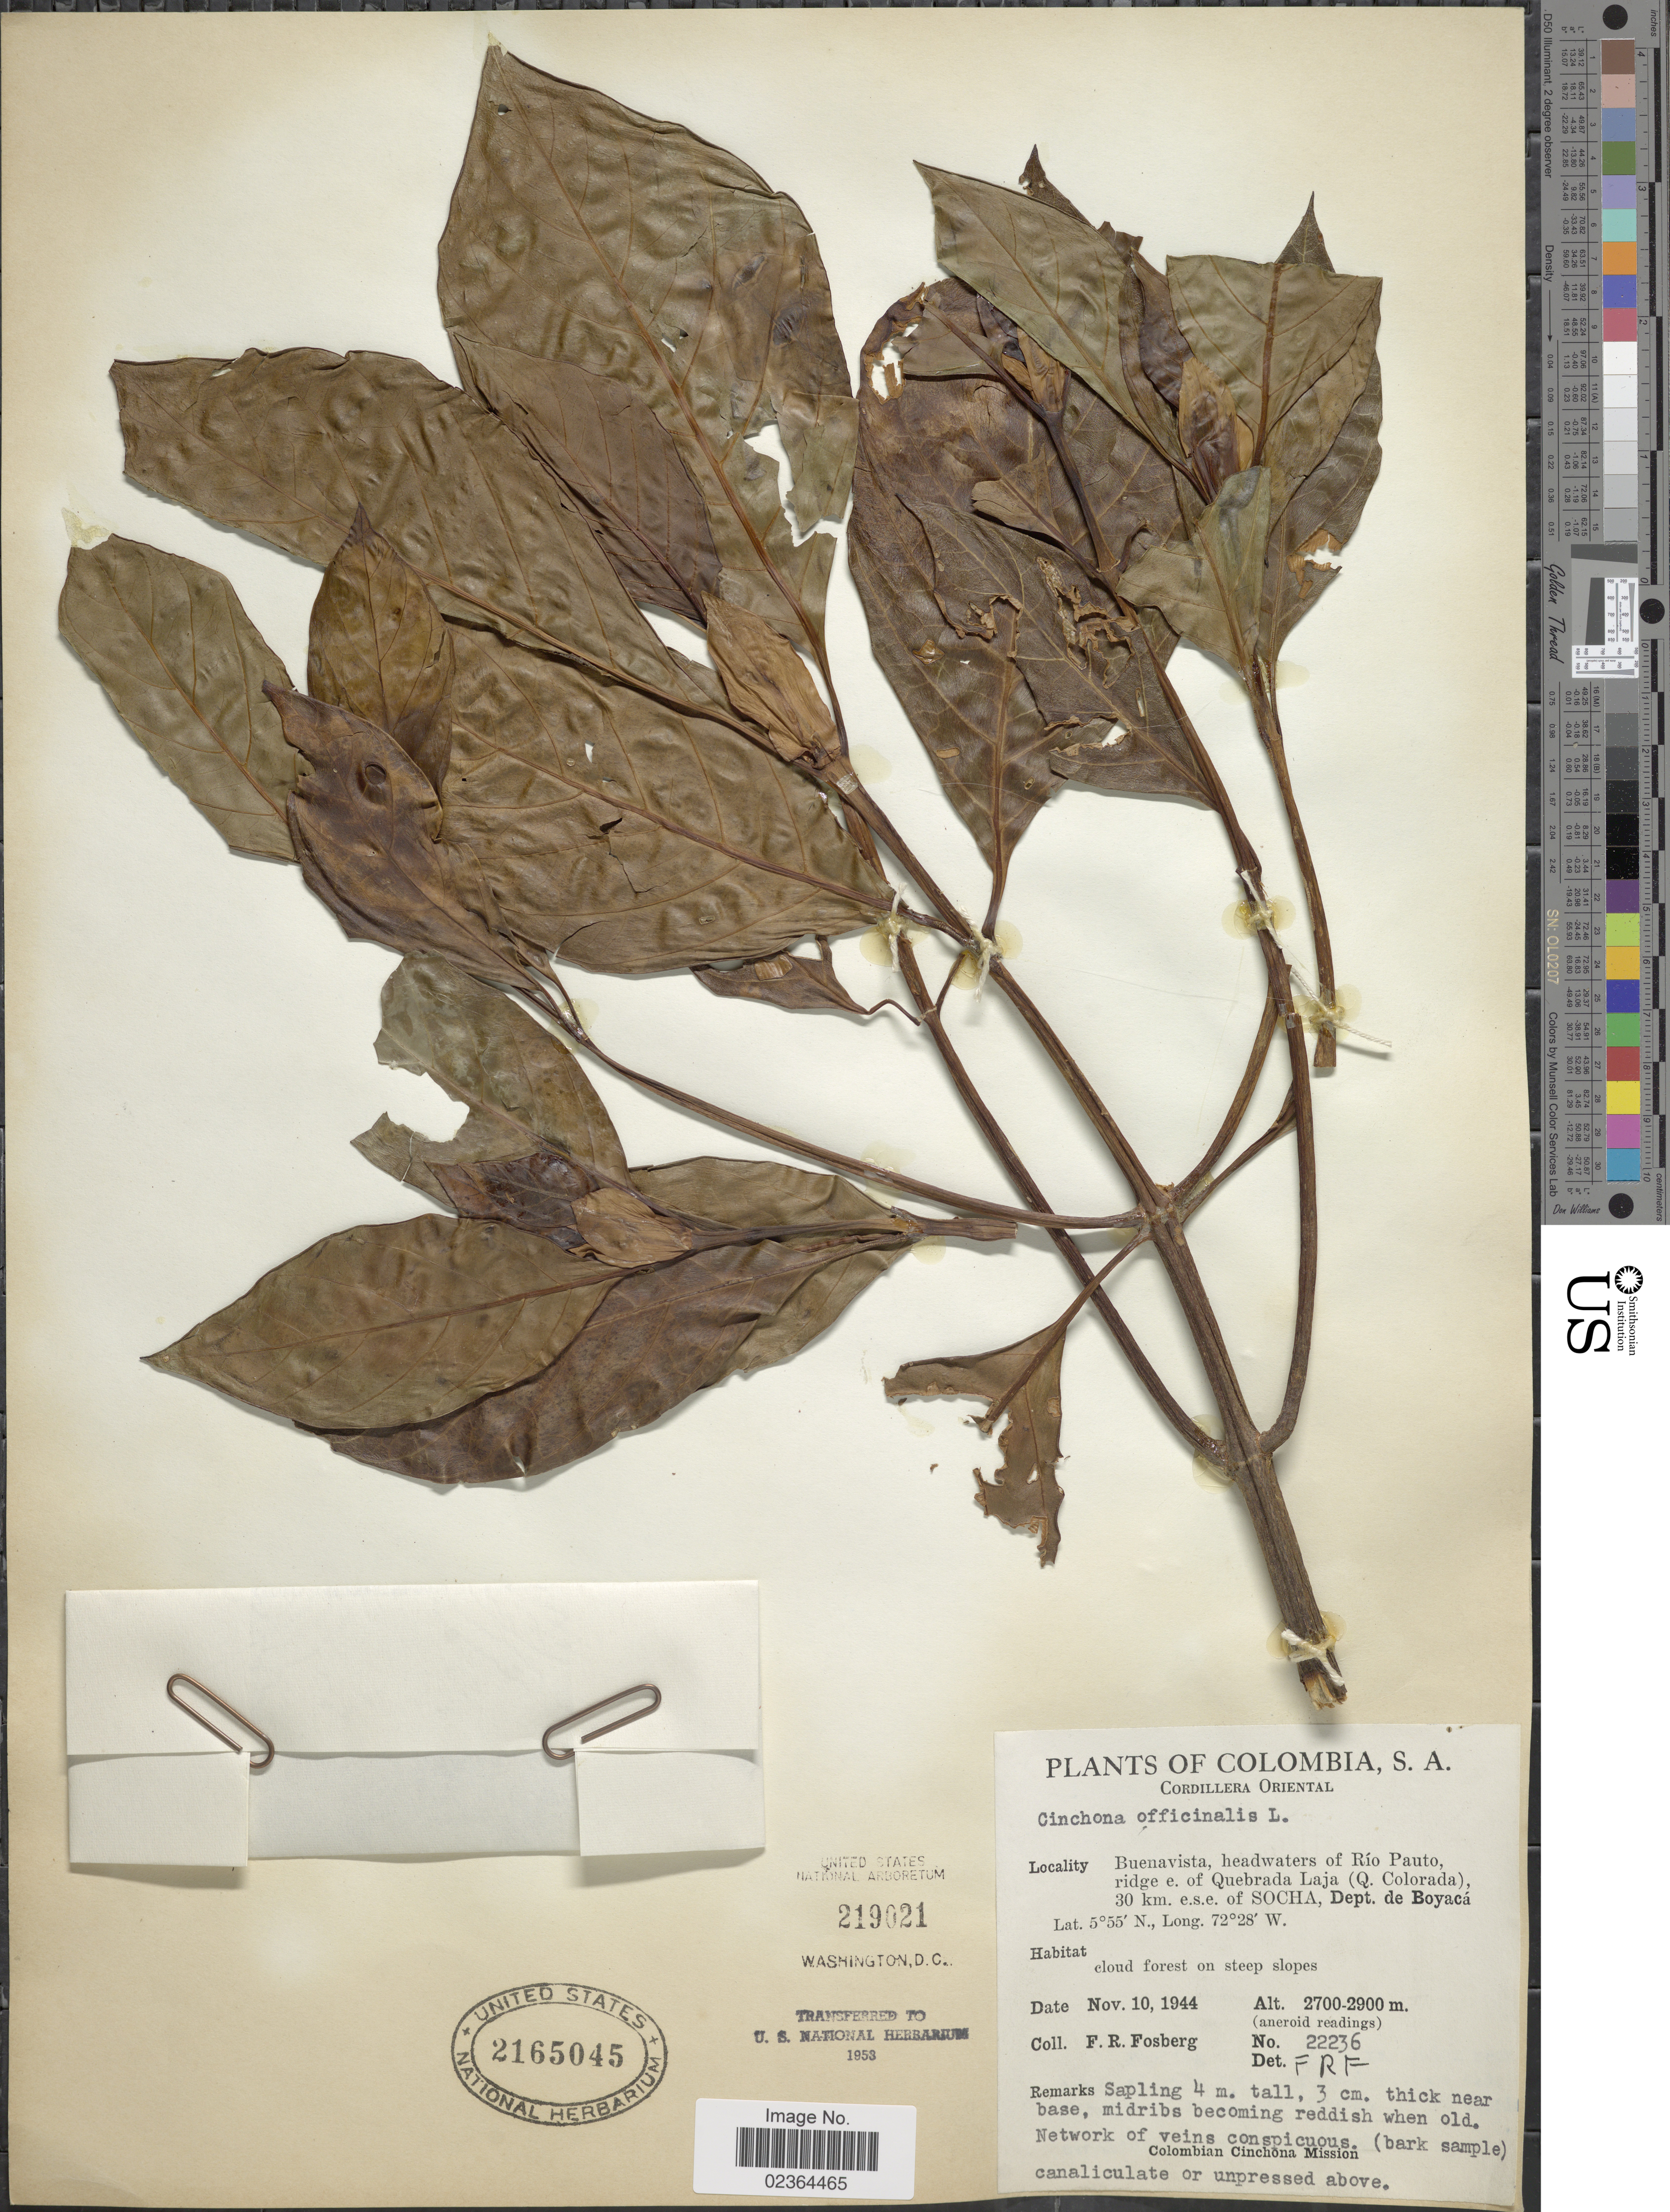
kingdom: Plantae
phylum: Tracheophyta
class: Magnoliopsida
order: Gentianales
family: Rubiaceae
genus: Cinchona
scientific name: Cinchona officinalis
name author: L.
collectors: F. R. Fosberg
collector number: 22236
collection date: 1944-11-10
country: Colombia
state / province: Boyacá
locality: Cordillera Oriental, Buenavista, headwater of Rio Pauto, ridge e. of Quebrada Laja (Q. Colorada), 30 km e.s.e of Socha, Dept. de Boyaca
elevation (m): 2700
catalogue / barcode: US 2165045